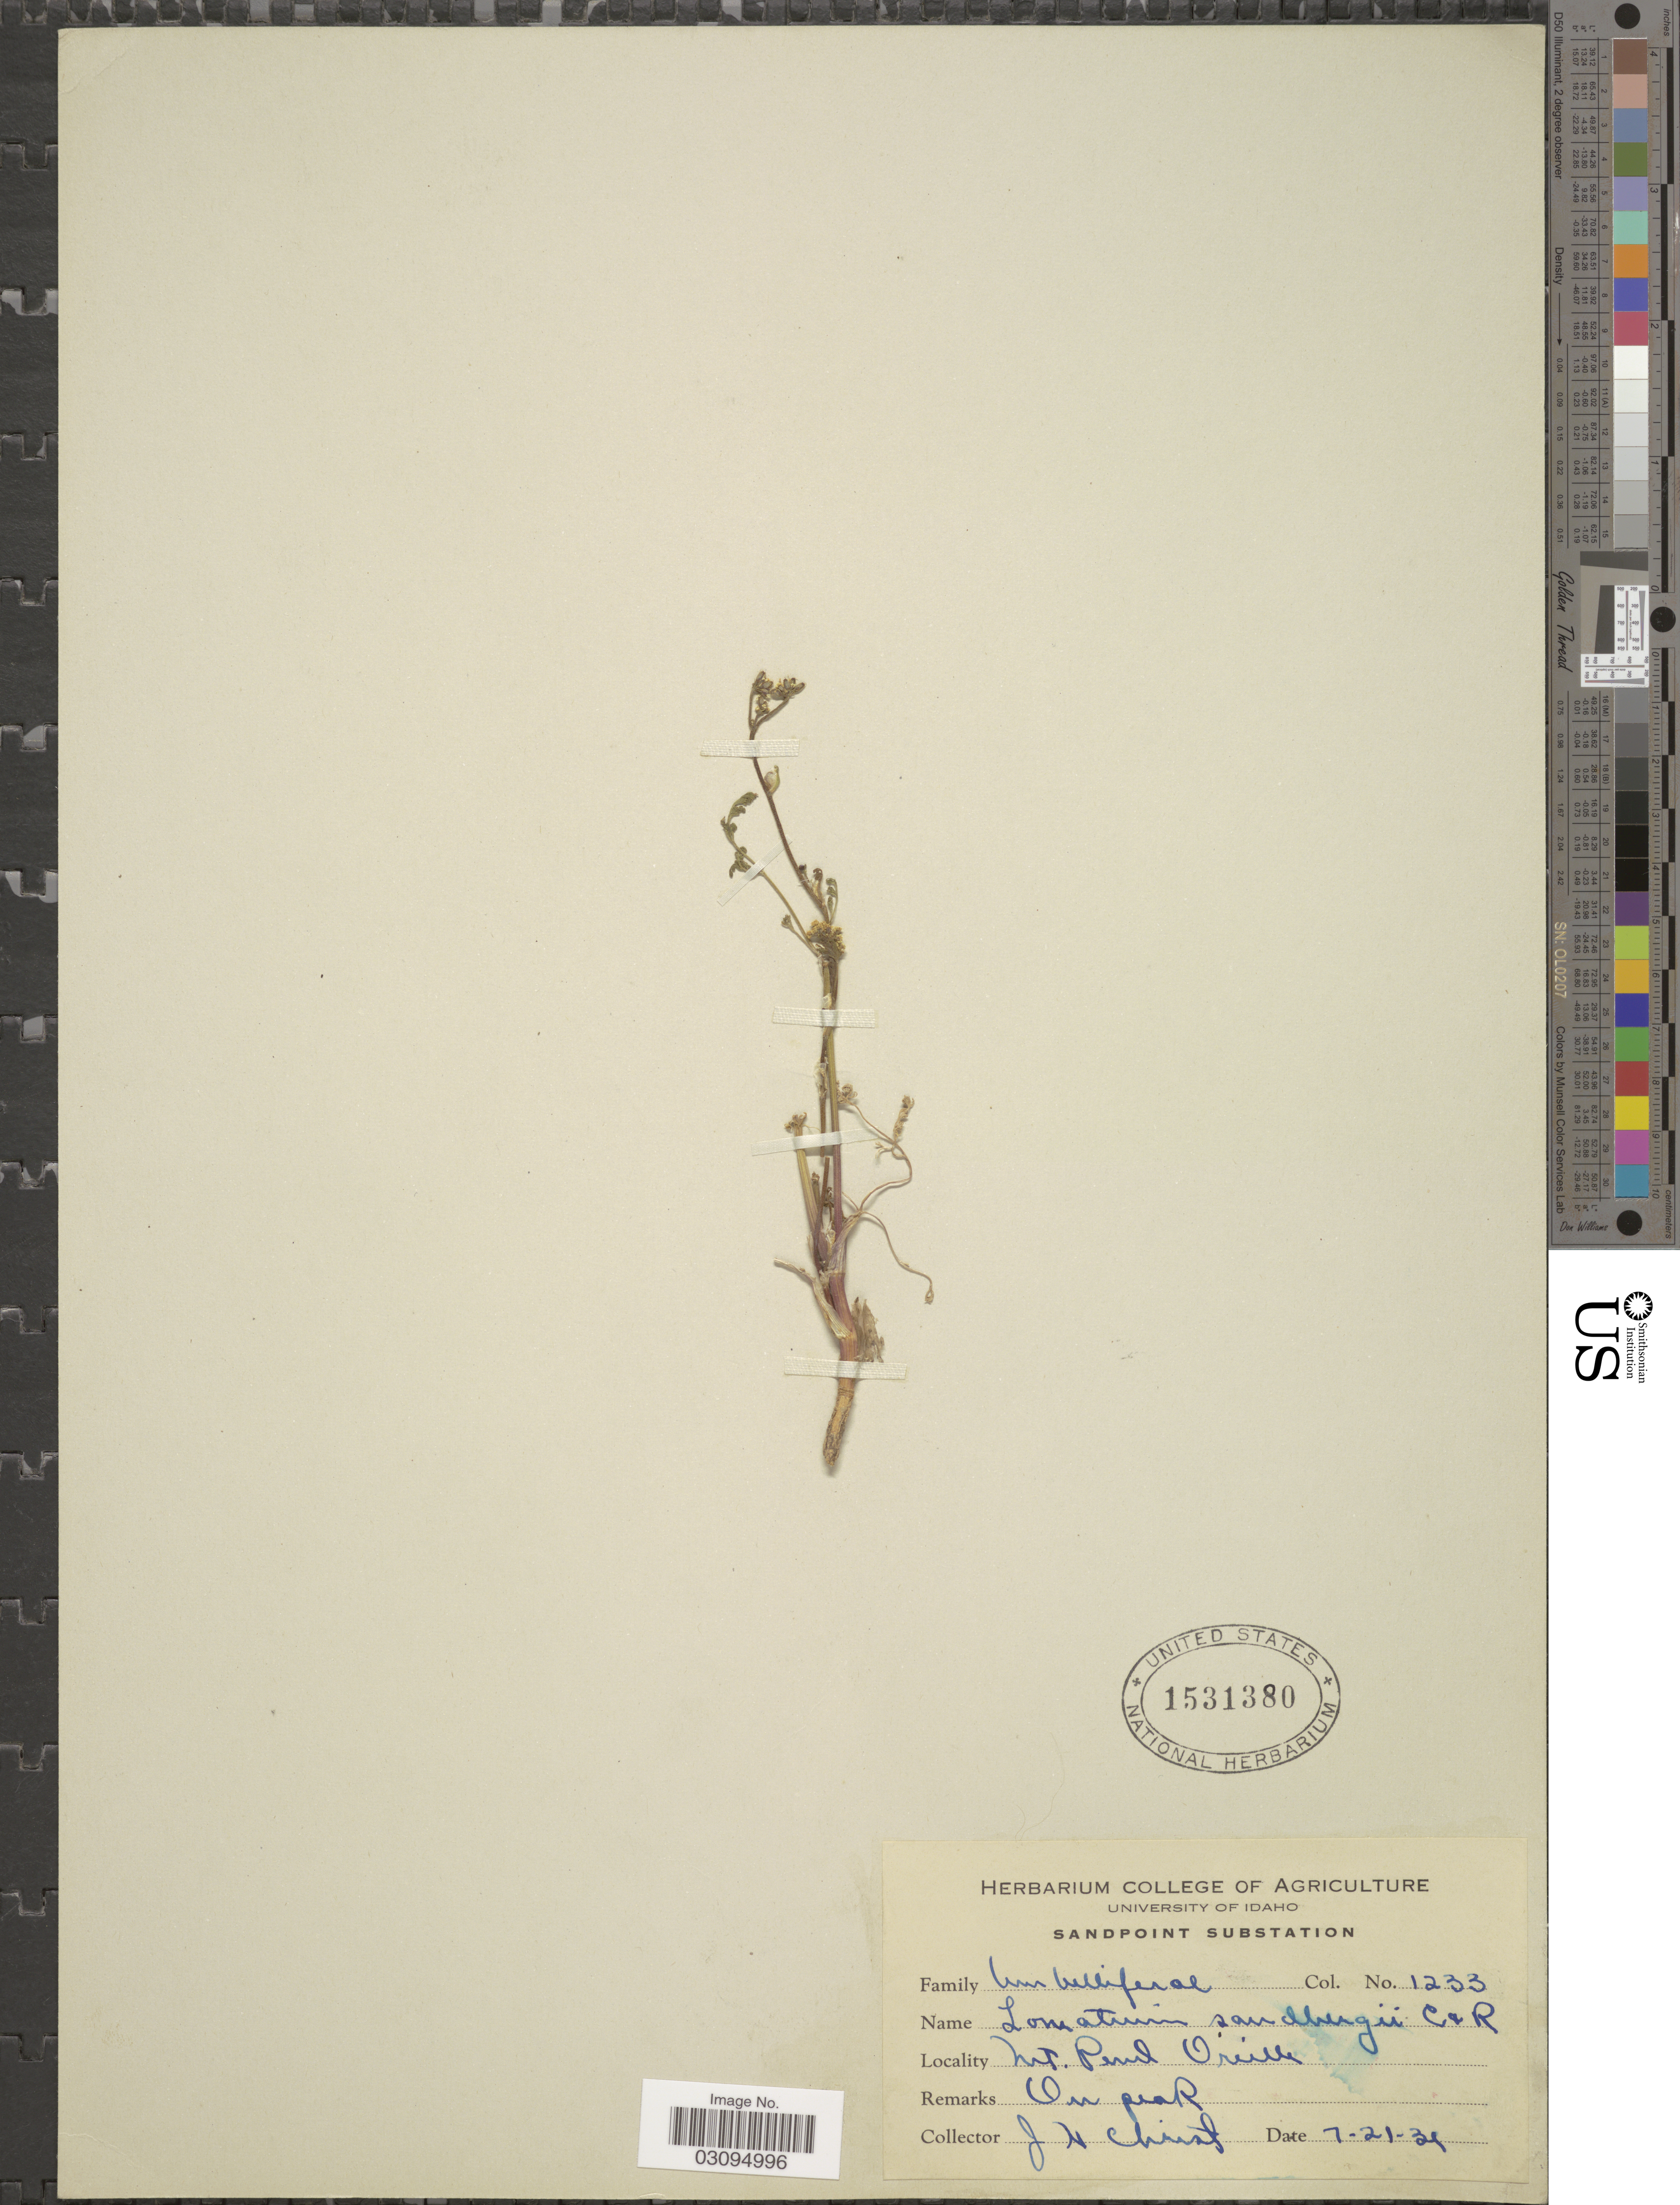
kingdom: Plantae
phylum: Tracheophyta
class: Magnoliopsida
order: Apiales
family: Apiaceae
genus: Lomatium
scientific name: Lomatium sandbergii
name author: (J.M. Coult. & Rose) J.M. Coult. & Rose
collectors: J. H. Christ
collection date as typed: Transcribed d/m/y: 21/7/34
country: United States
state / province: Idaho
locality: Sandpoint Substation, Mt. Pend Oreille.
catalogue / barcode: US 1531380